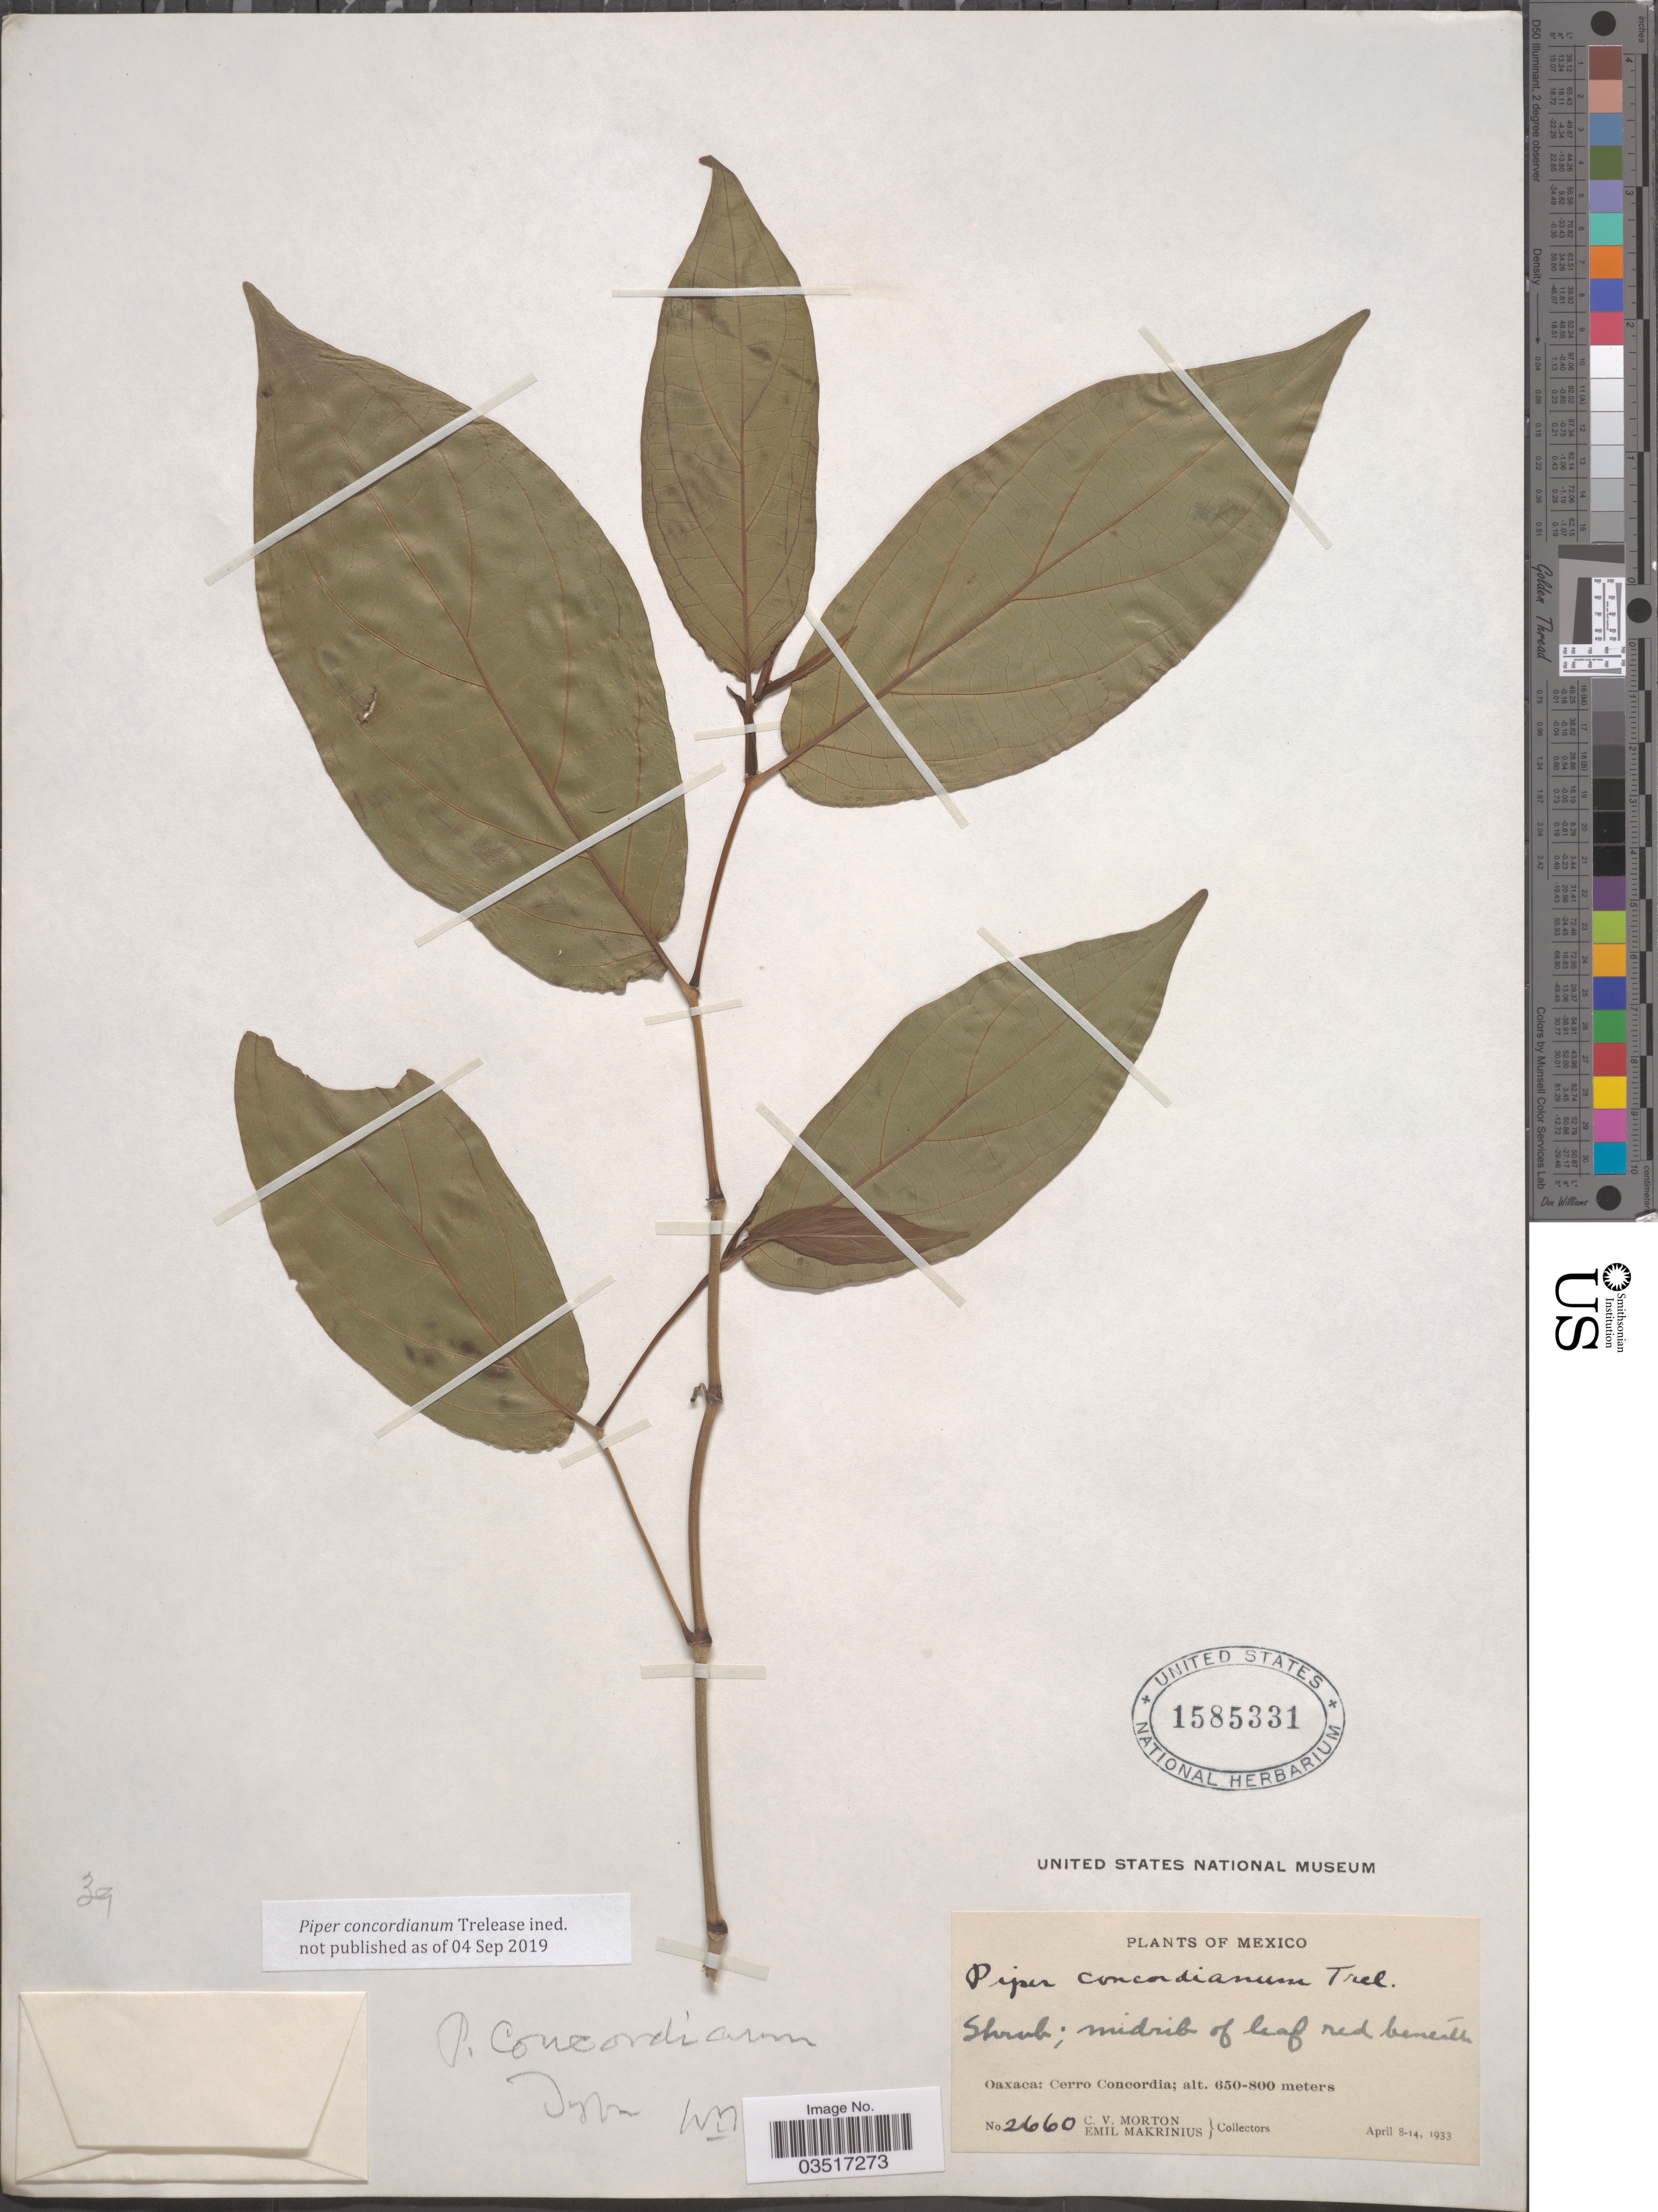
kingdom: Plantae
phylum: Tracheophyta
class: Magnoliopsida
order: Piperales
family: Piperaceae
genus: Piper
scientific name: Piper sp.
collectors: C. V. Morton & E. Makrinius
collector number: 2660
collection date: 1933-04-08/1933-04-14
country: Mexico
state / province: Oaxaca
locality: Cerro Concordia.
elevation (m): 650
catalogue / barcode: US 1585331